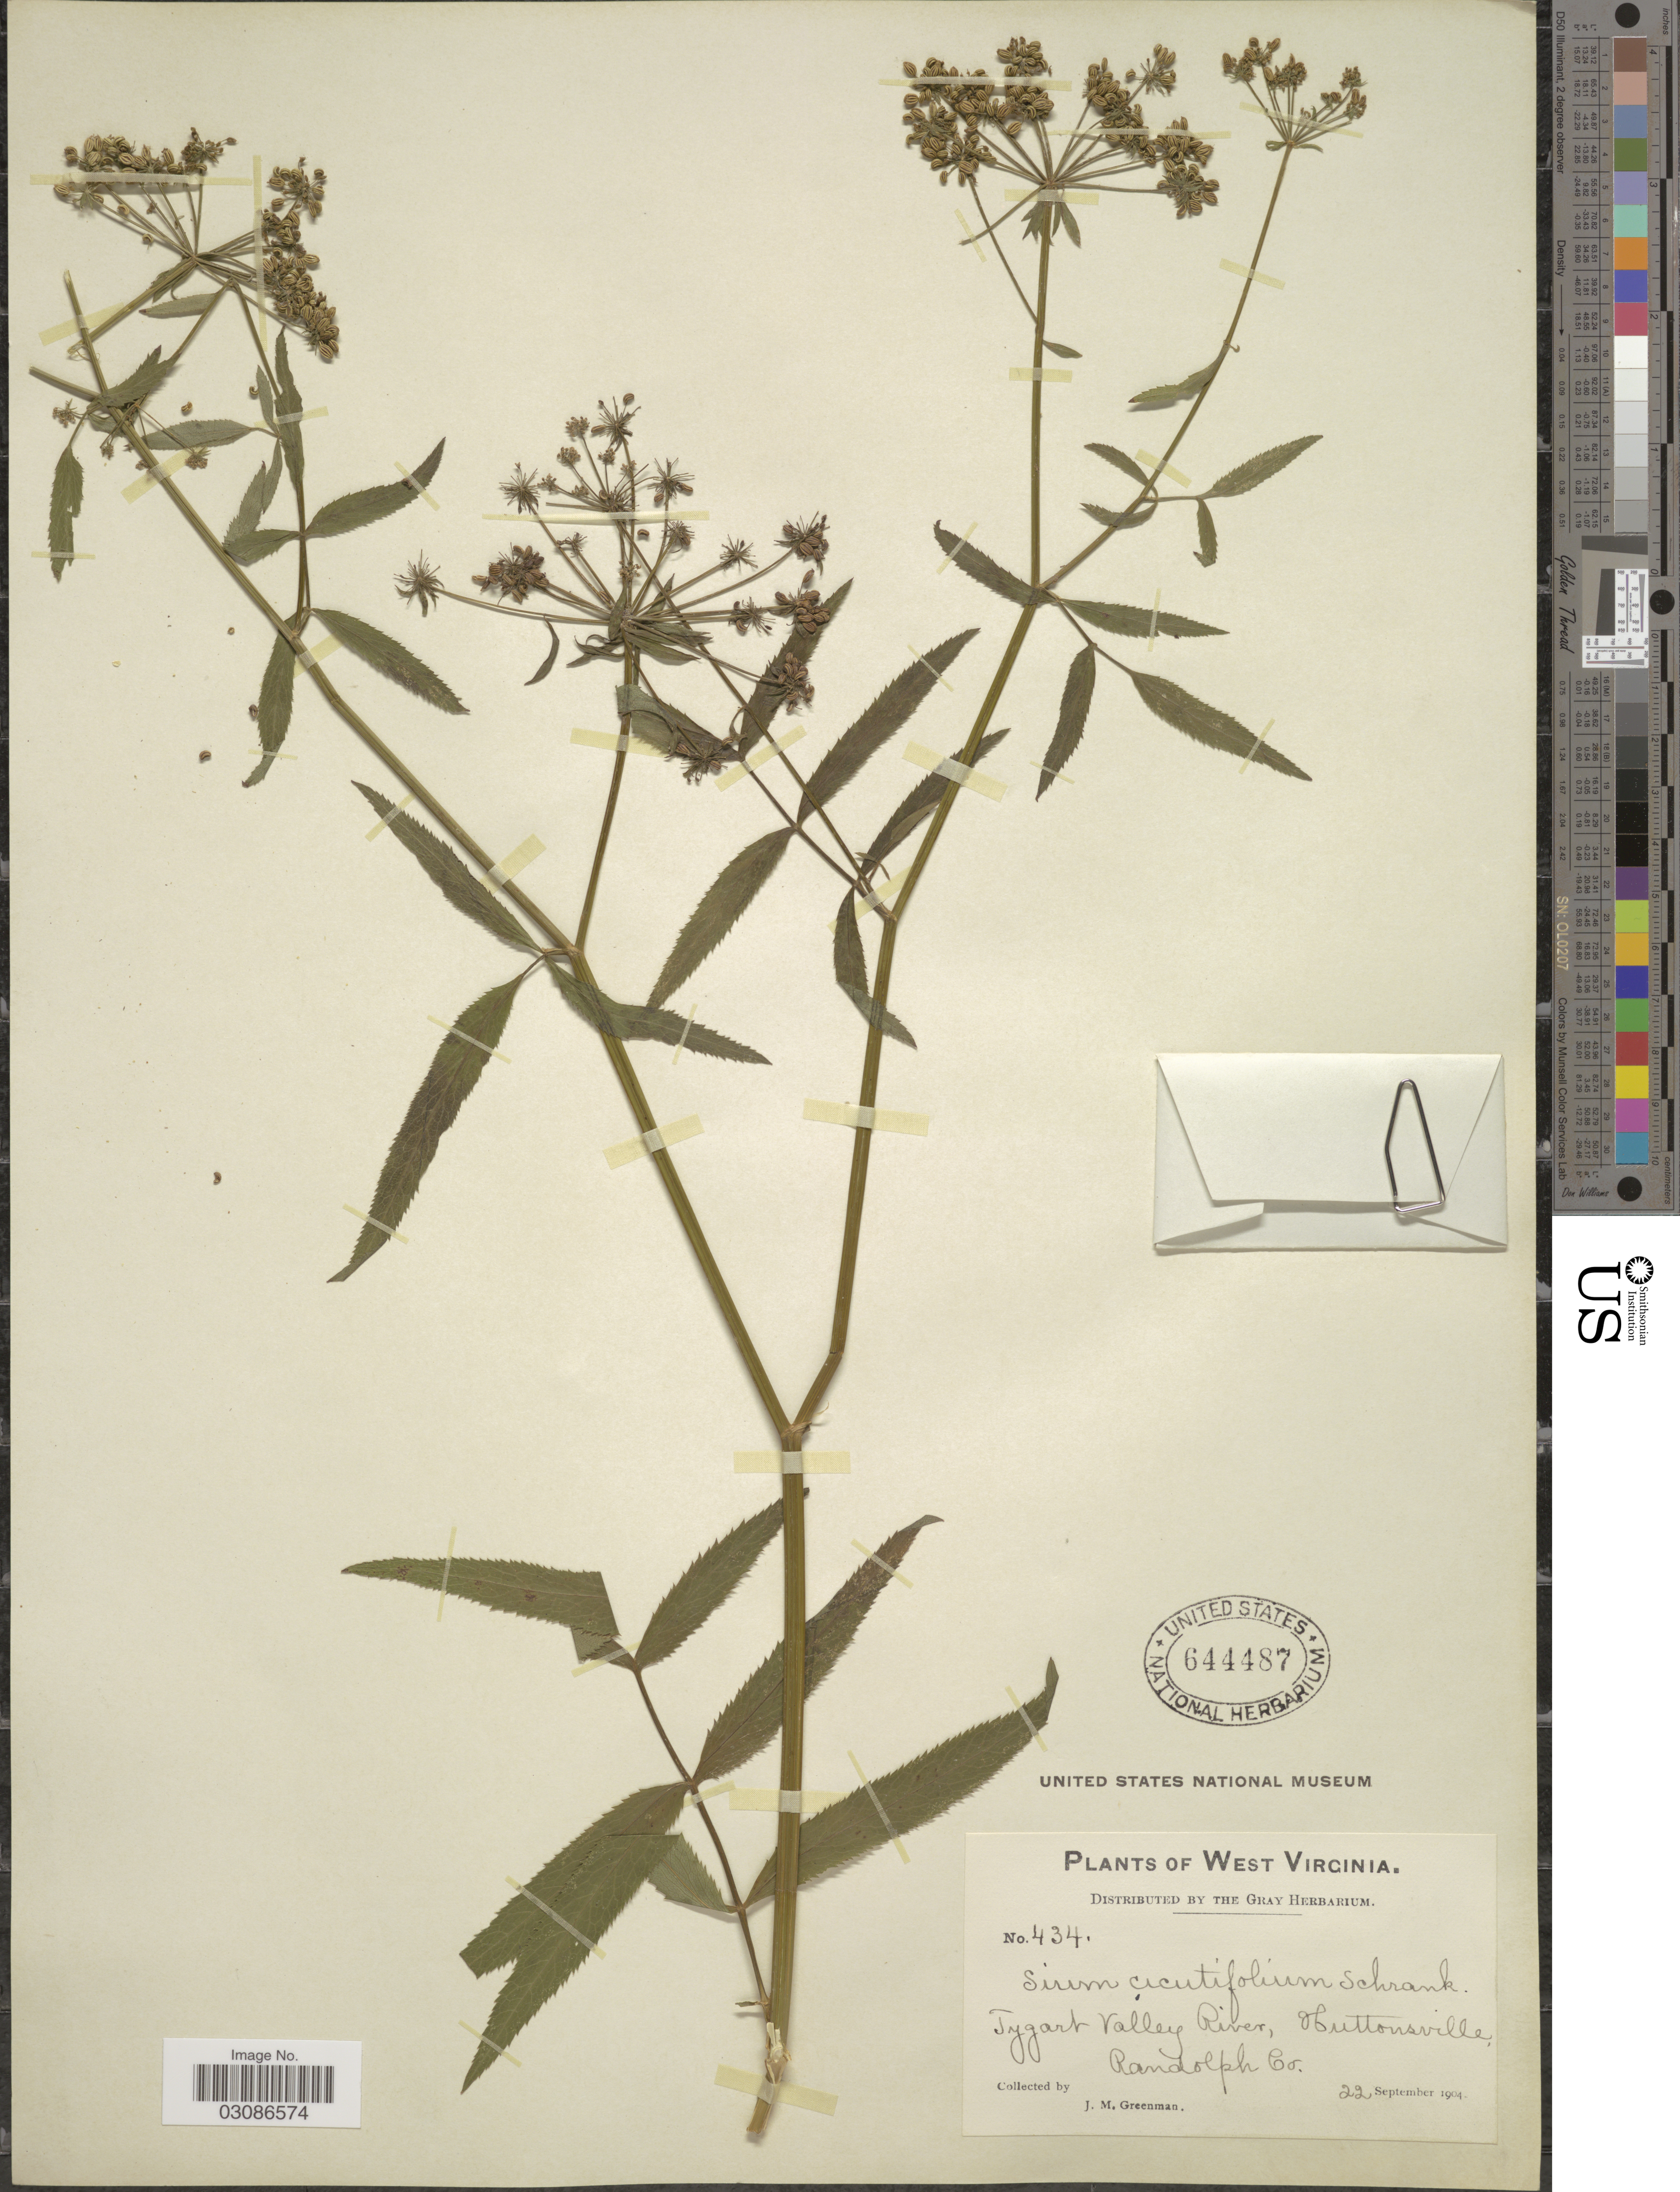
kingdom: Plantae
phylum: Tracheophyta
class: Magnoliopsida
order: Apiales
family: Apiaceae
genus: Sium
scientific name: Sium suave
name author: Walter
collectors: J. M. Greenman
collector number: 434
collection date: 1904-09-22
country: United States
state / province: West Virginia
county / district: Randolph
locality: Tygart Valley River, Huttonsville, Randolph Co.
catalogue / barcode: US 644487